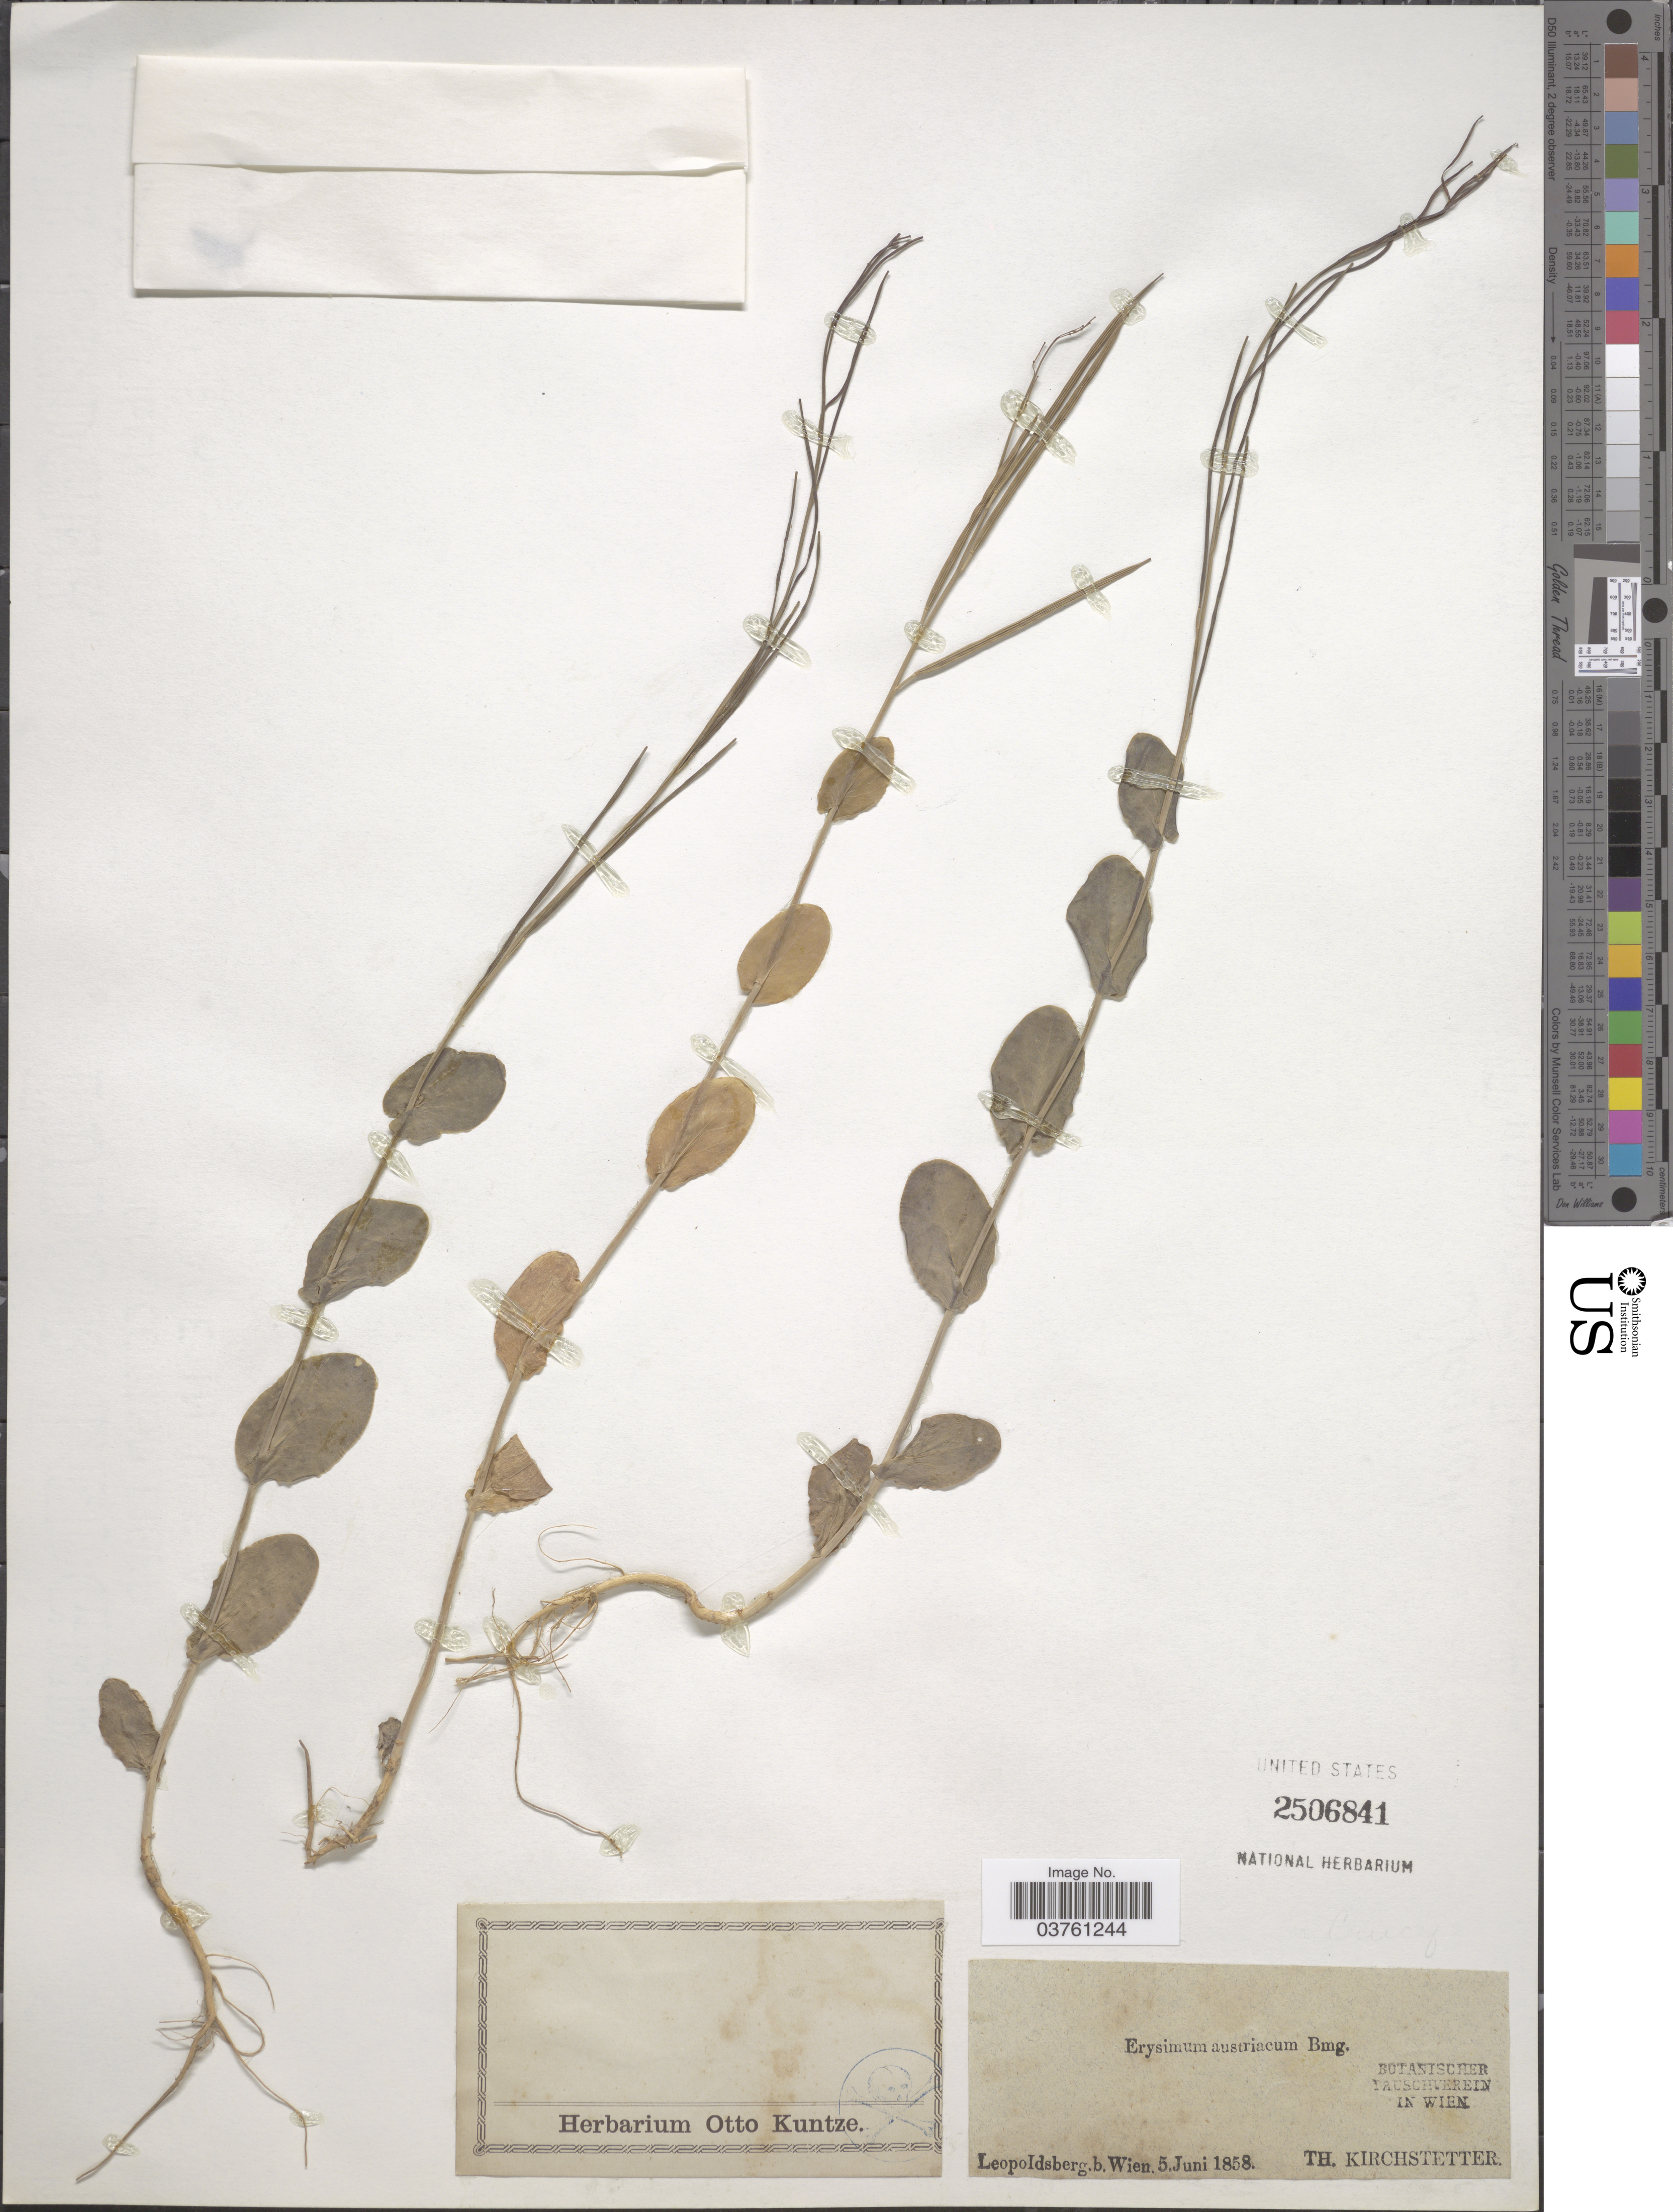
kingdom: Plantae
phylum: Tracheophyta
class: Magnoliopsida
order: Brassicales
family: Brassicaceae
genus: Erysimum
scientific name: Erysimum austriacum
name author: (Jacq.) Roth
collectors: T. Kirchstetter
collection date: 1858-06-05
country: Austria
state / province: Wien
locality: Leopoldsberg.b.Wien.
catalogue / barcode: US 2506841